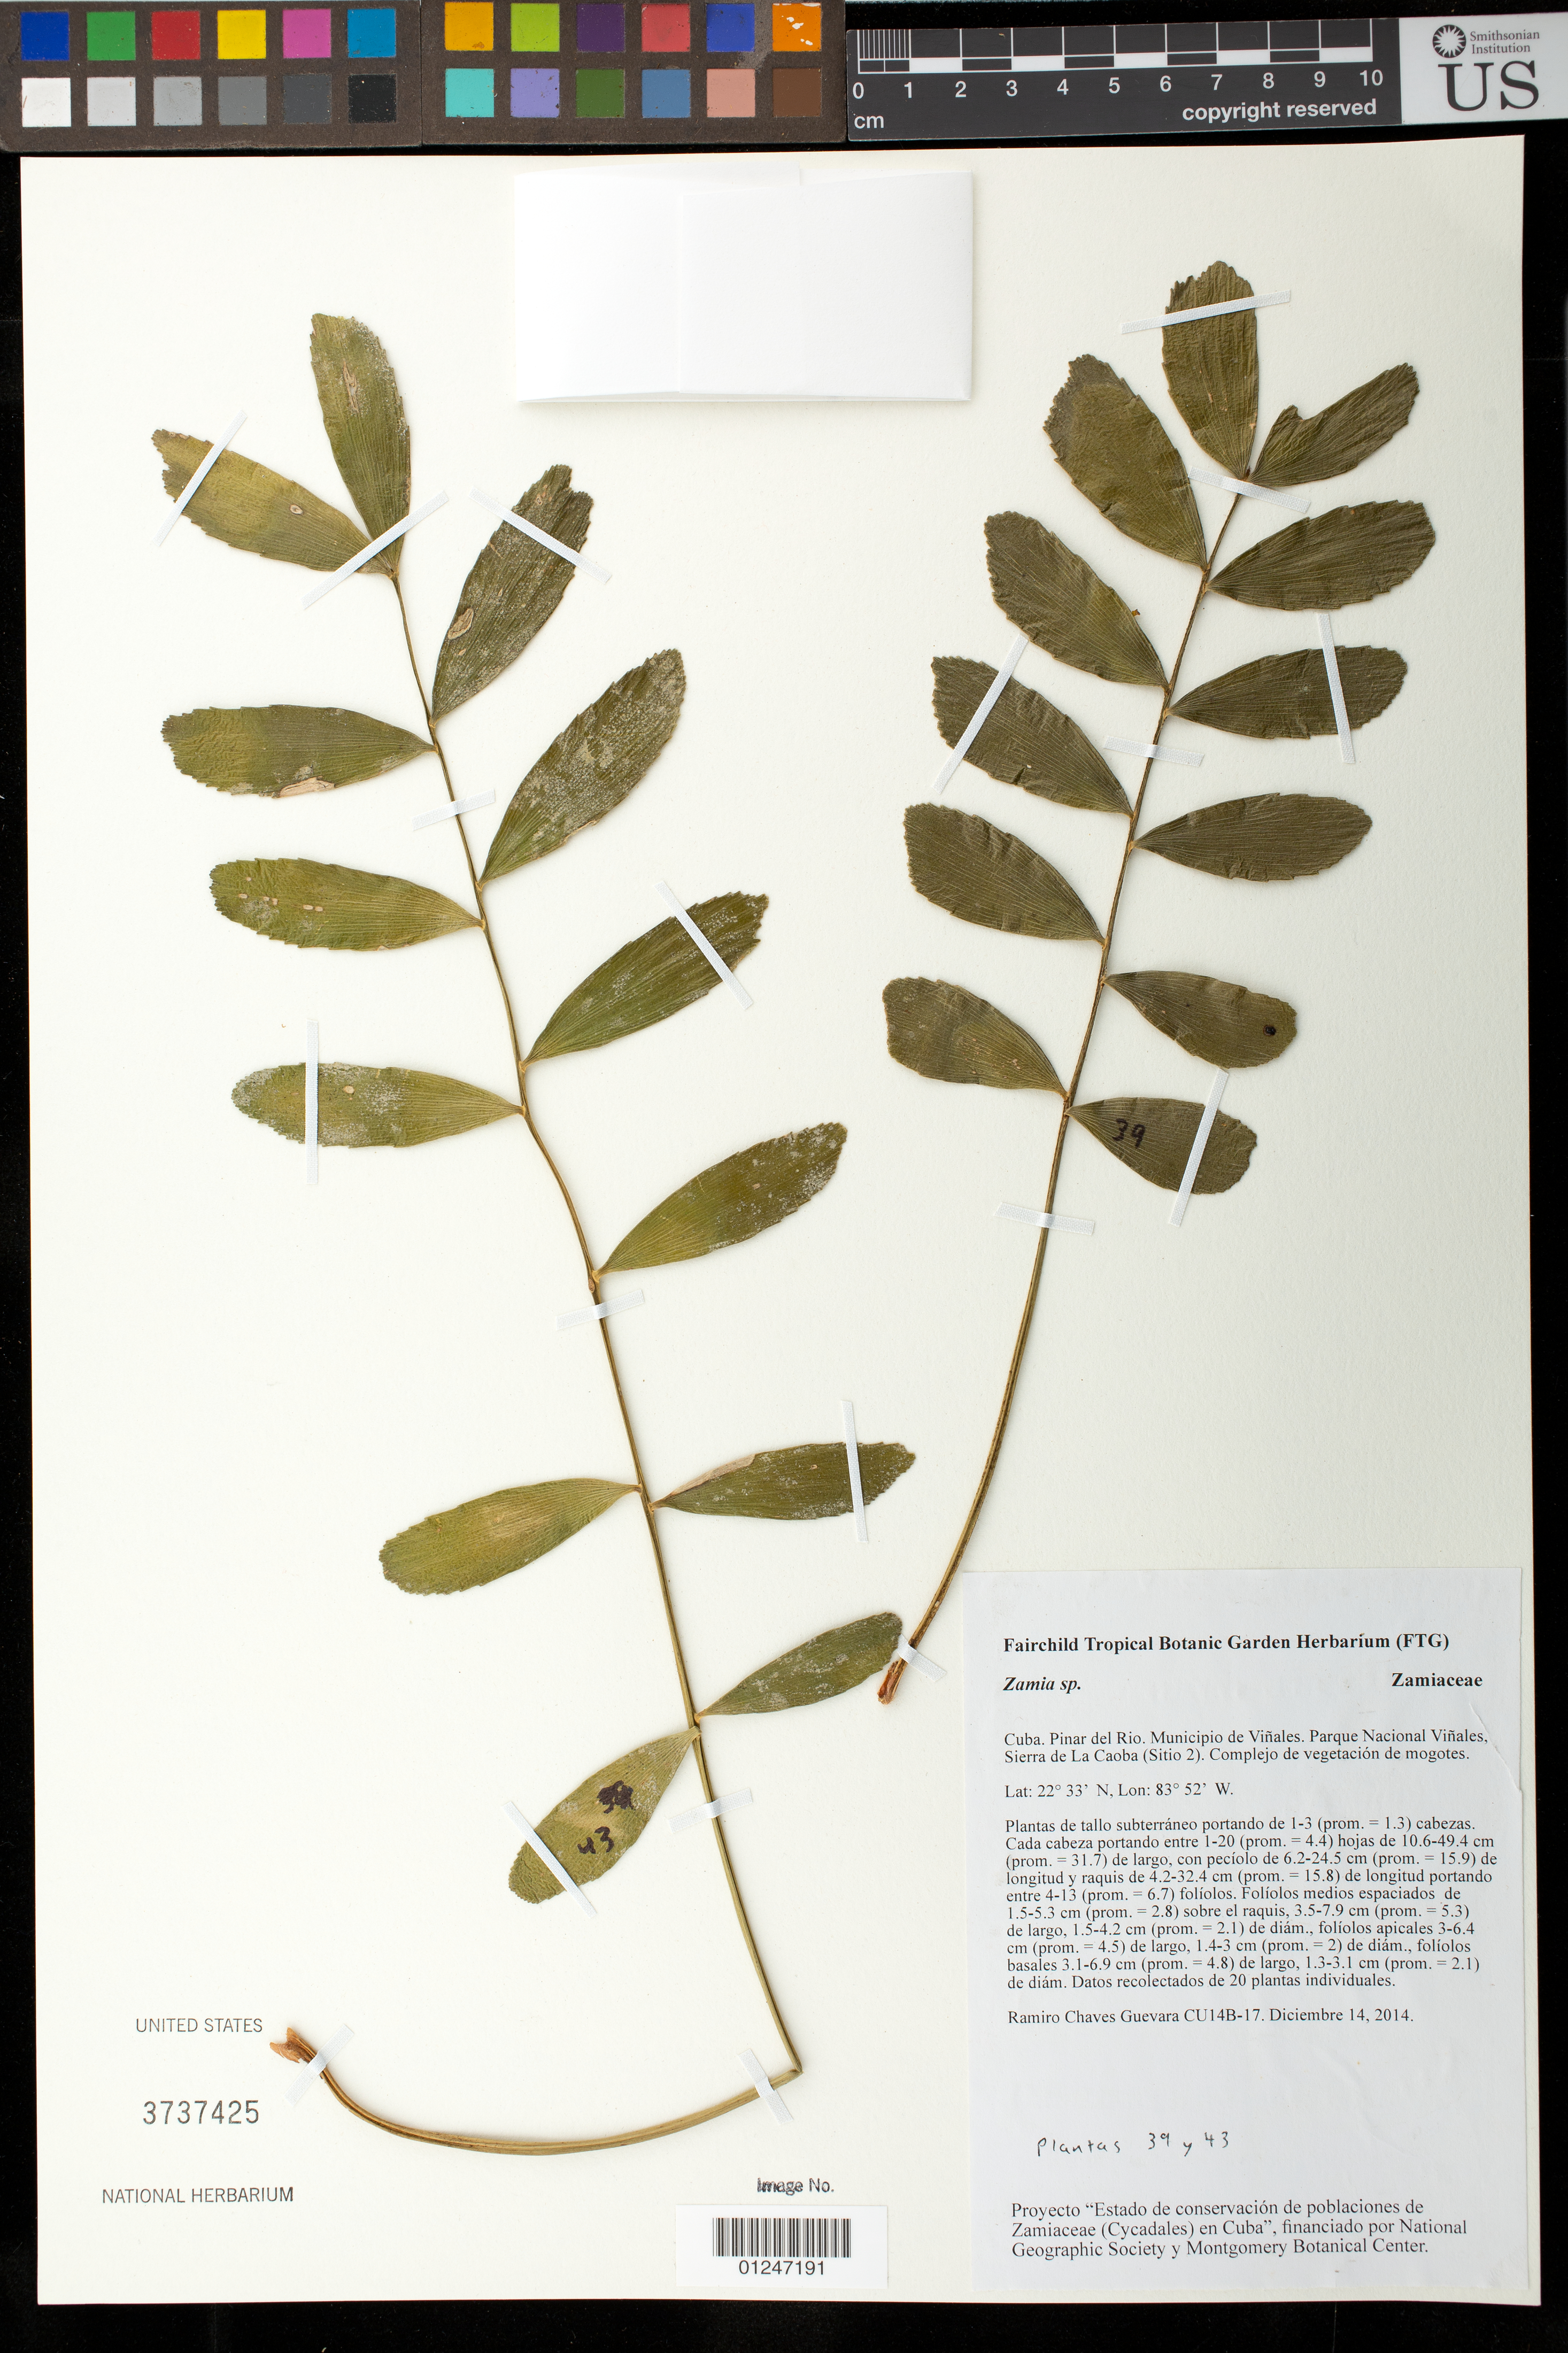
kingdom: Plantae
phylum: Tracheophyta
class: Cycadopsida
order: Cycadales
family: Zamiaceae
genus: Zamia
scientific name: Zamia sp.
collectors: R. Guevara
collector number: CU14B-17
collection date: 2014-12-14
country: Cuba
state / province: Pinar del Río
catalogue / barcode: US 3737425